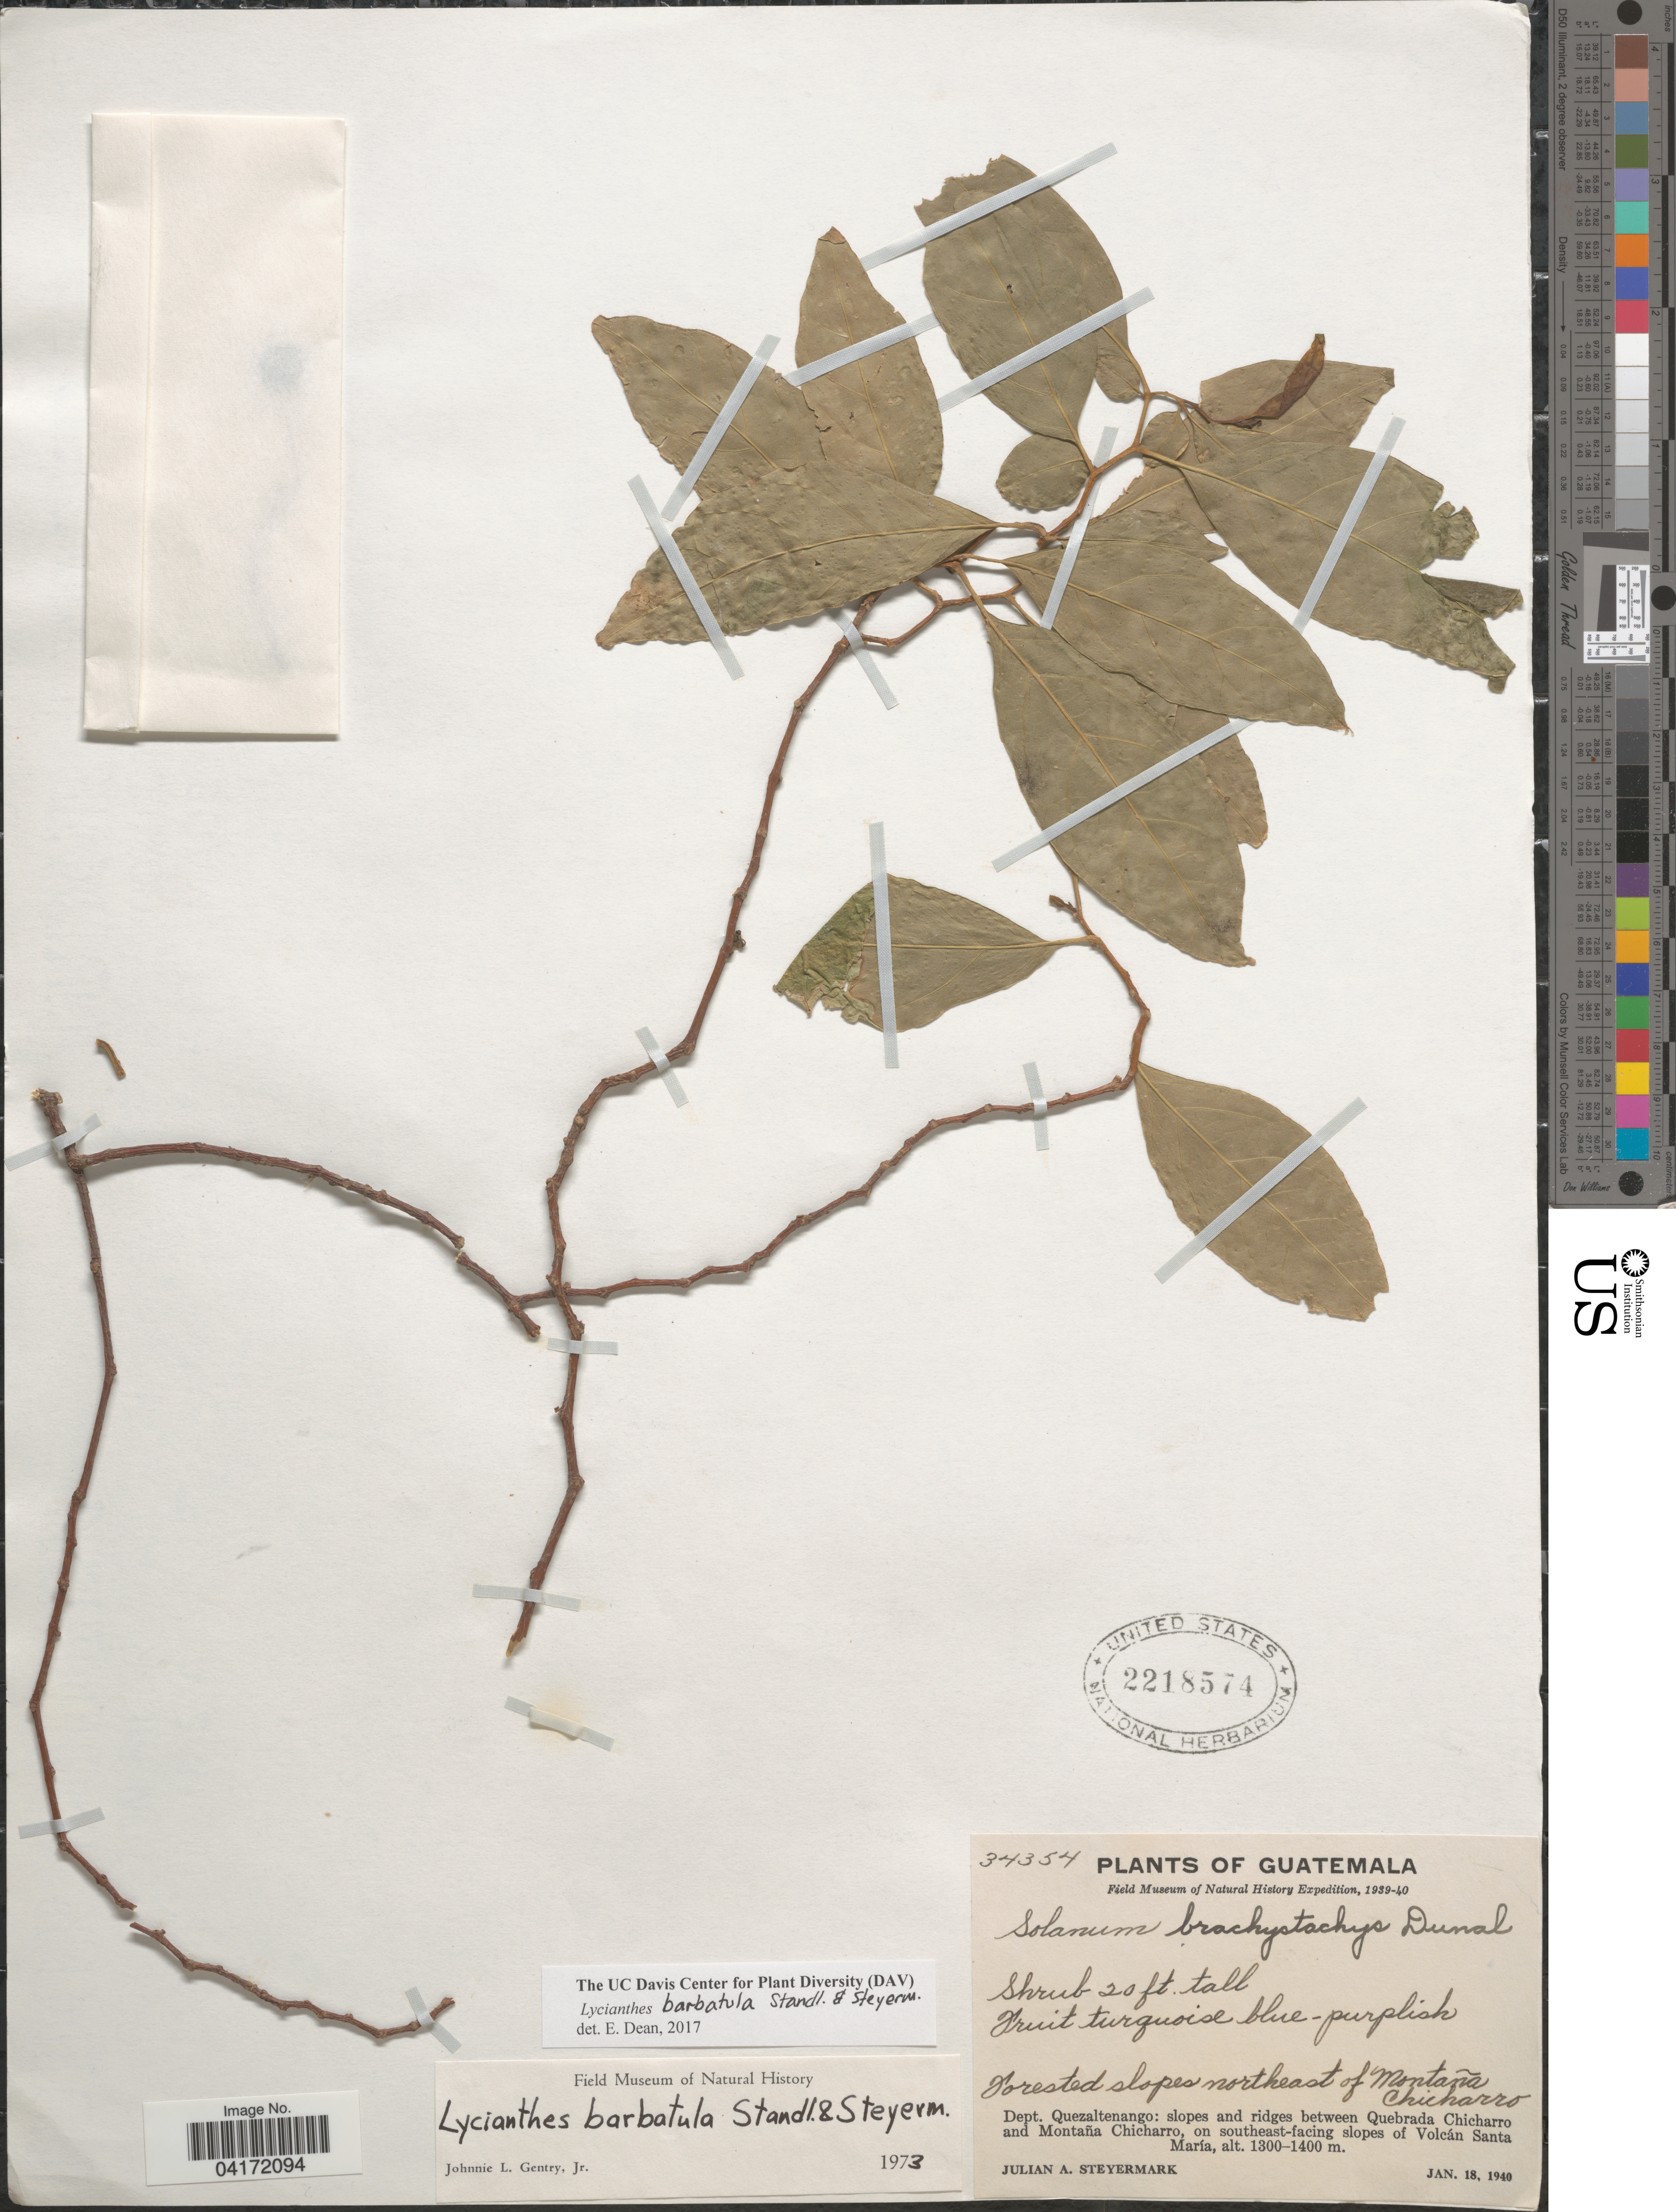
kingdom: Plantae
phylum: Tracheophyta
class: Magnoliopsida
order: Solanales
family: Solanaceae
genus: Lycianthes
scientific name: Lycianthes barbatula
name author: Standl. & Steyerm.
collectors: J. Steyermark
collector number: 34354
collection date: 1940-01-18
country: Guatemala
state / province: Quetzaltenango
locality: Field Museum of Natural History Expedition, 1939-40. Forested slopes northeast of Montaña Chicharro. Dept. Quezaltenango: slopes and ridges between Quebrada Chicharro and Montaña Chicharro, on southeast-facing slopes of Volcán Santa María.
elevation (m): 1300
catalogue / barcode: US 2218574